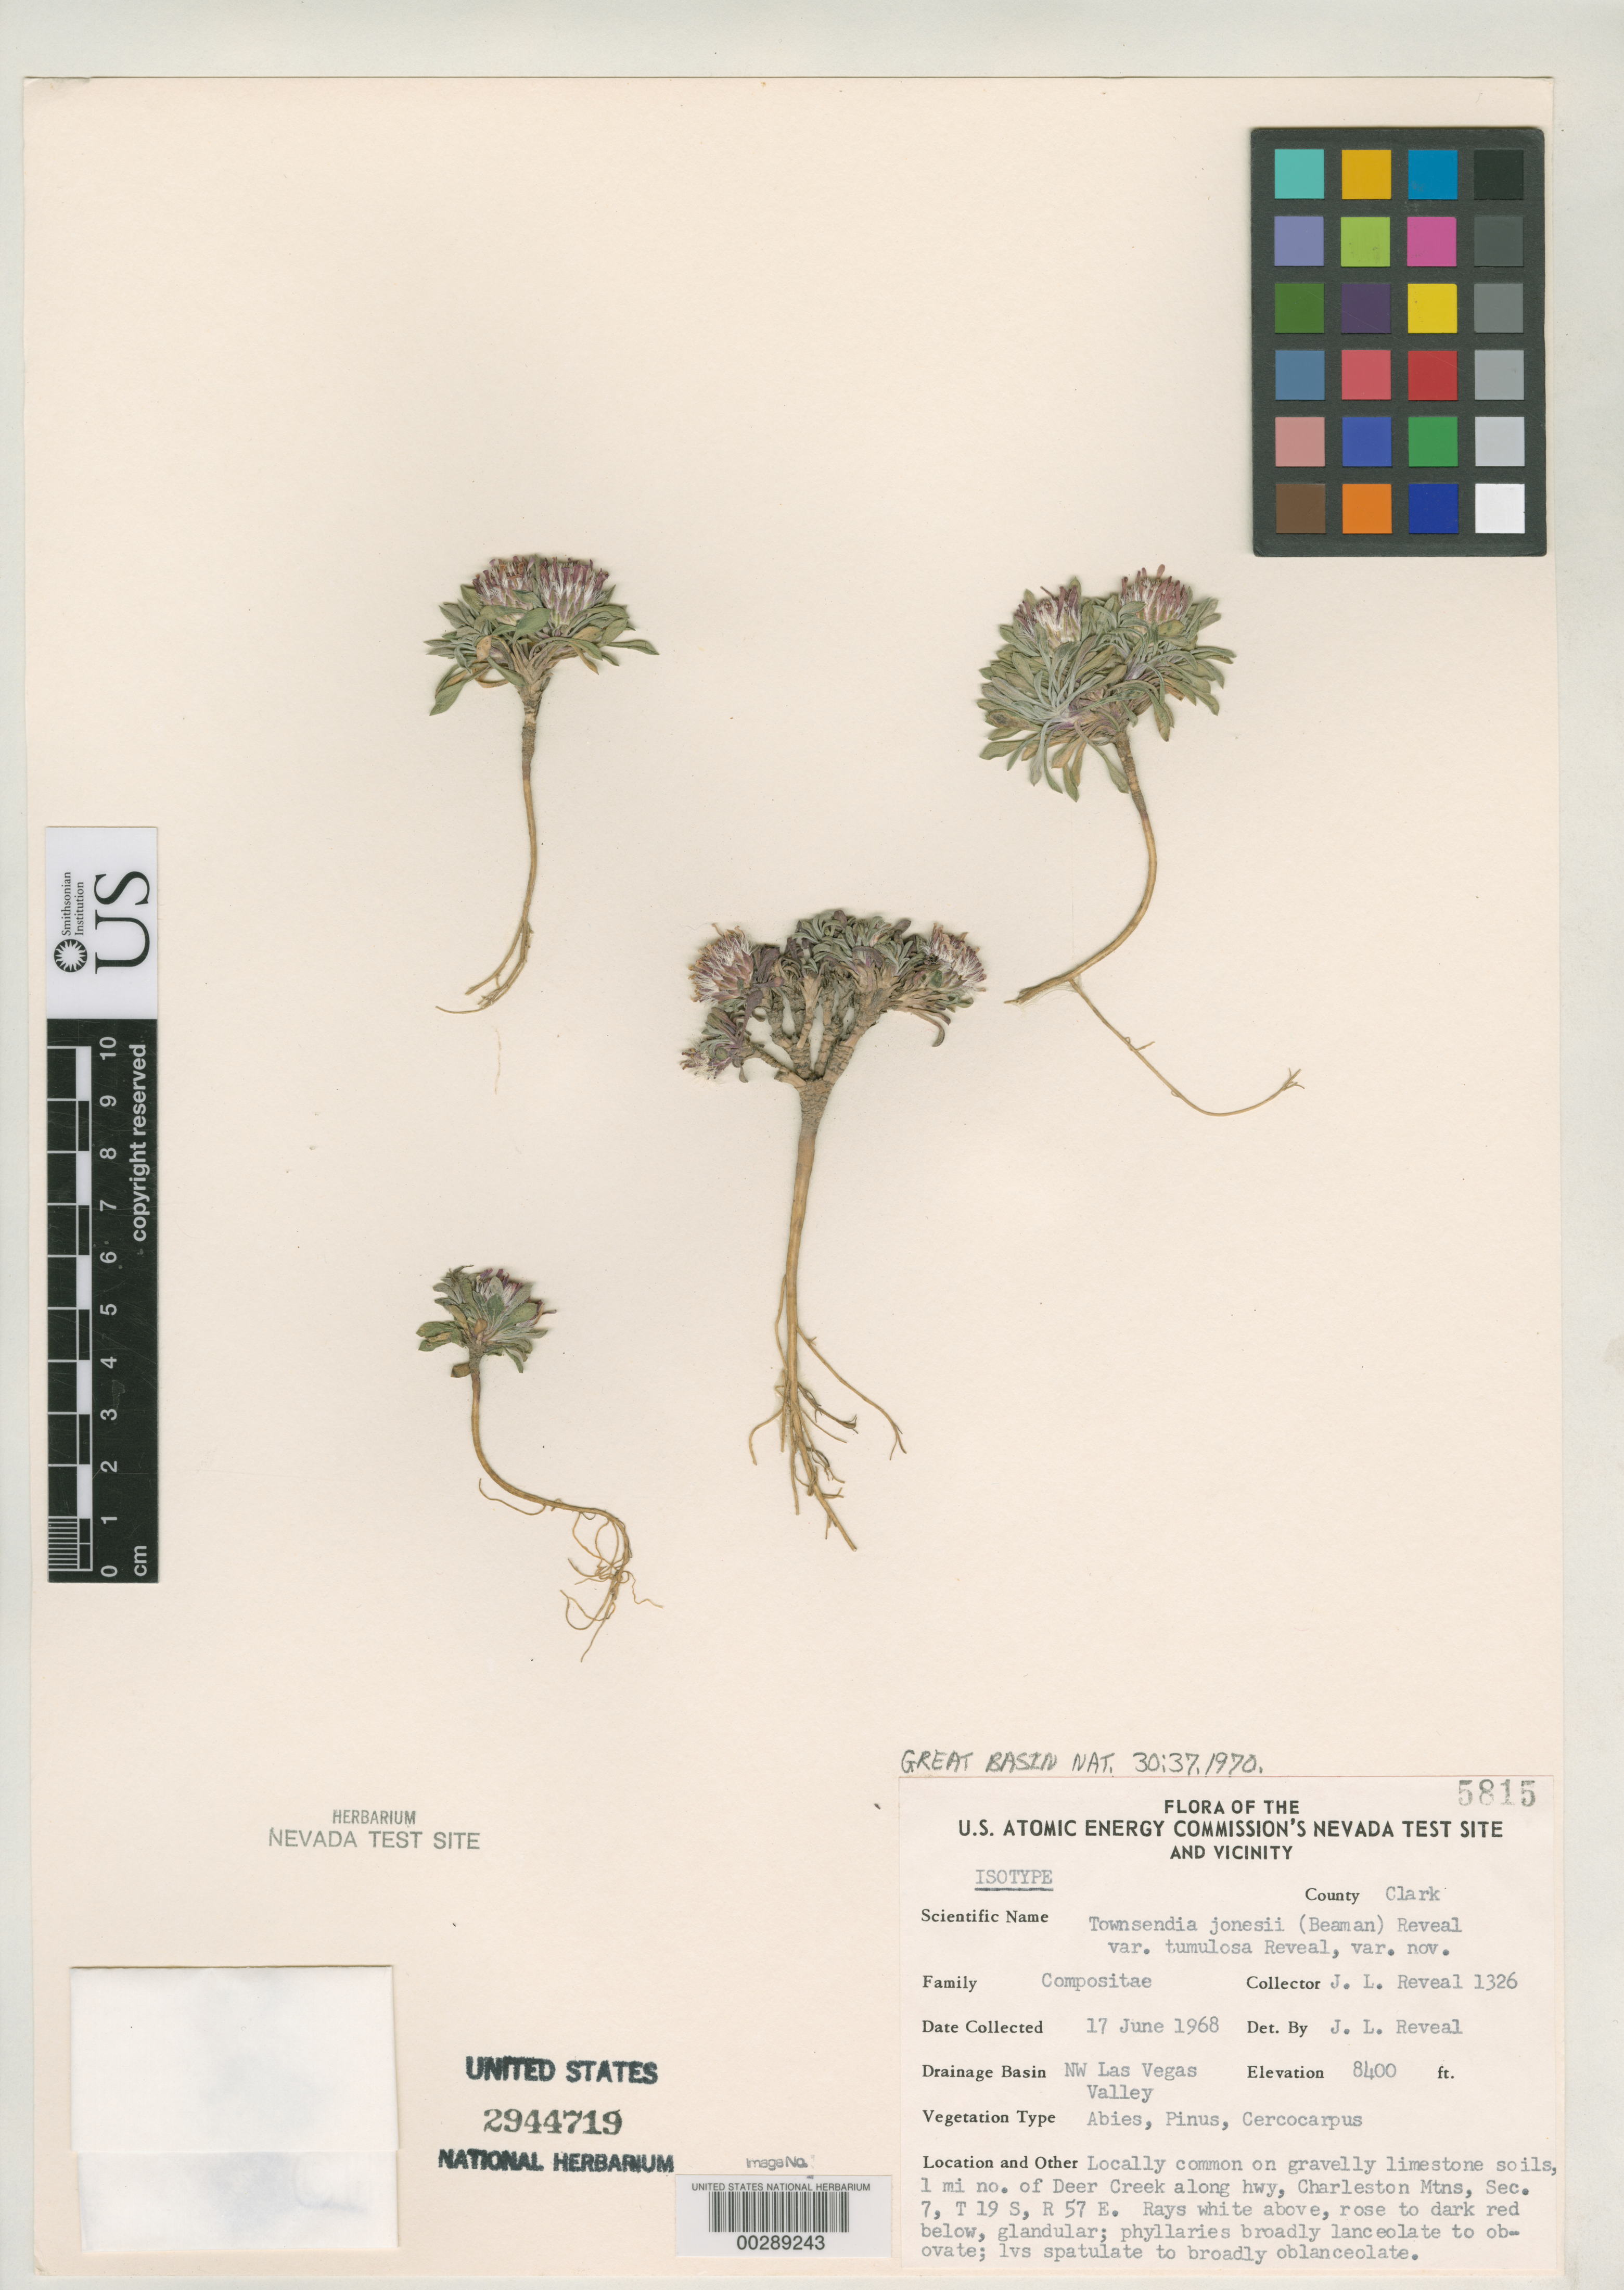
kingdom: Plantae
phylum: Tracheophyta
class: Magnoliopsida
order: Asterales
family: Asteraceae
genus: Townsendia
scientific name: Townsendia jonesii var. tumulosa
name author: Reveal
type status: Isotype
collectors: J. L. Reveal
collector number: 1326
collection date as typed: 17 Jun 1968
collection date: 1968-06-17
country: United States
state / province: Nevada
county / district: Clark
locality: NW Las Vegas Valley, 1 mi N of Deer Creek along highway, Charleston Mountains.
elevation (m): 8400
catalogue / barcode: US 2944719